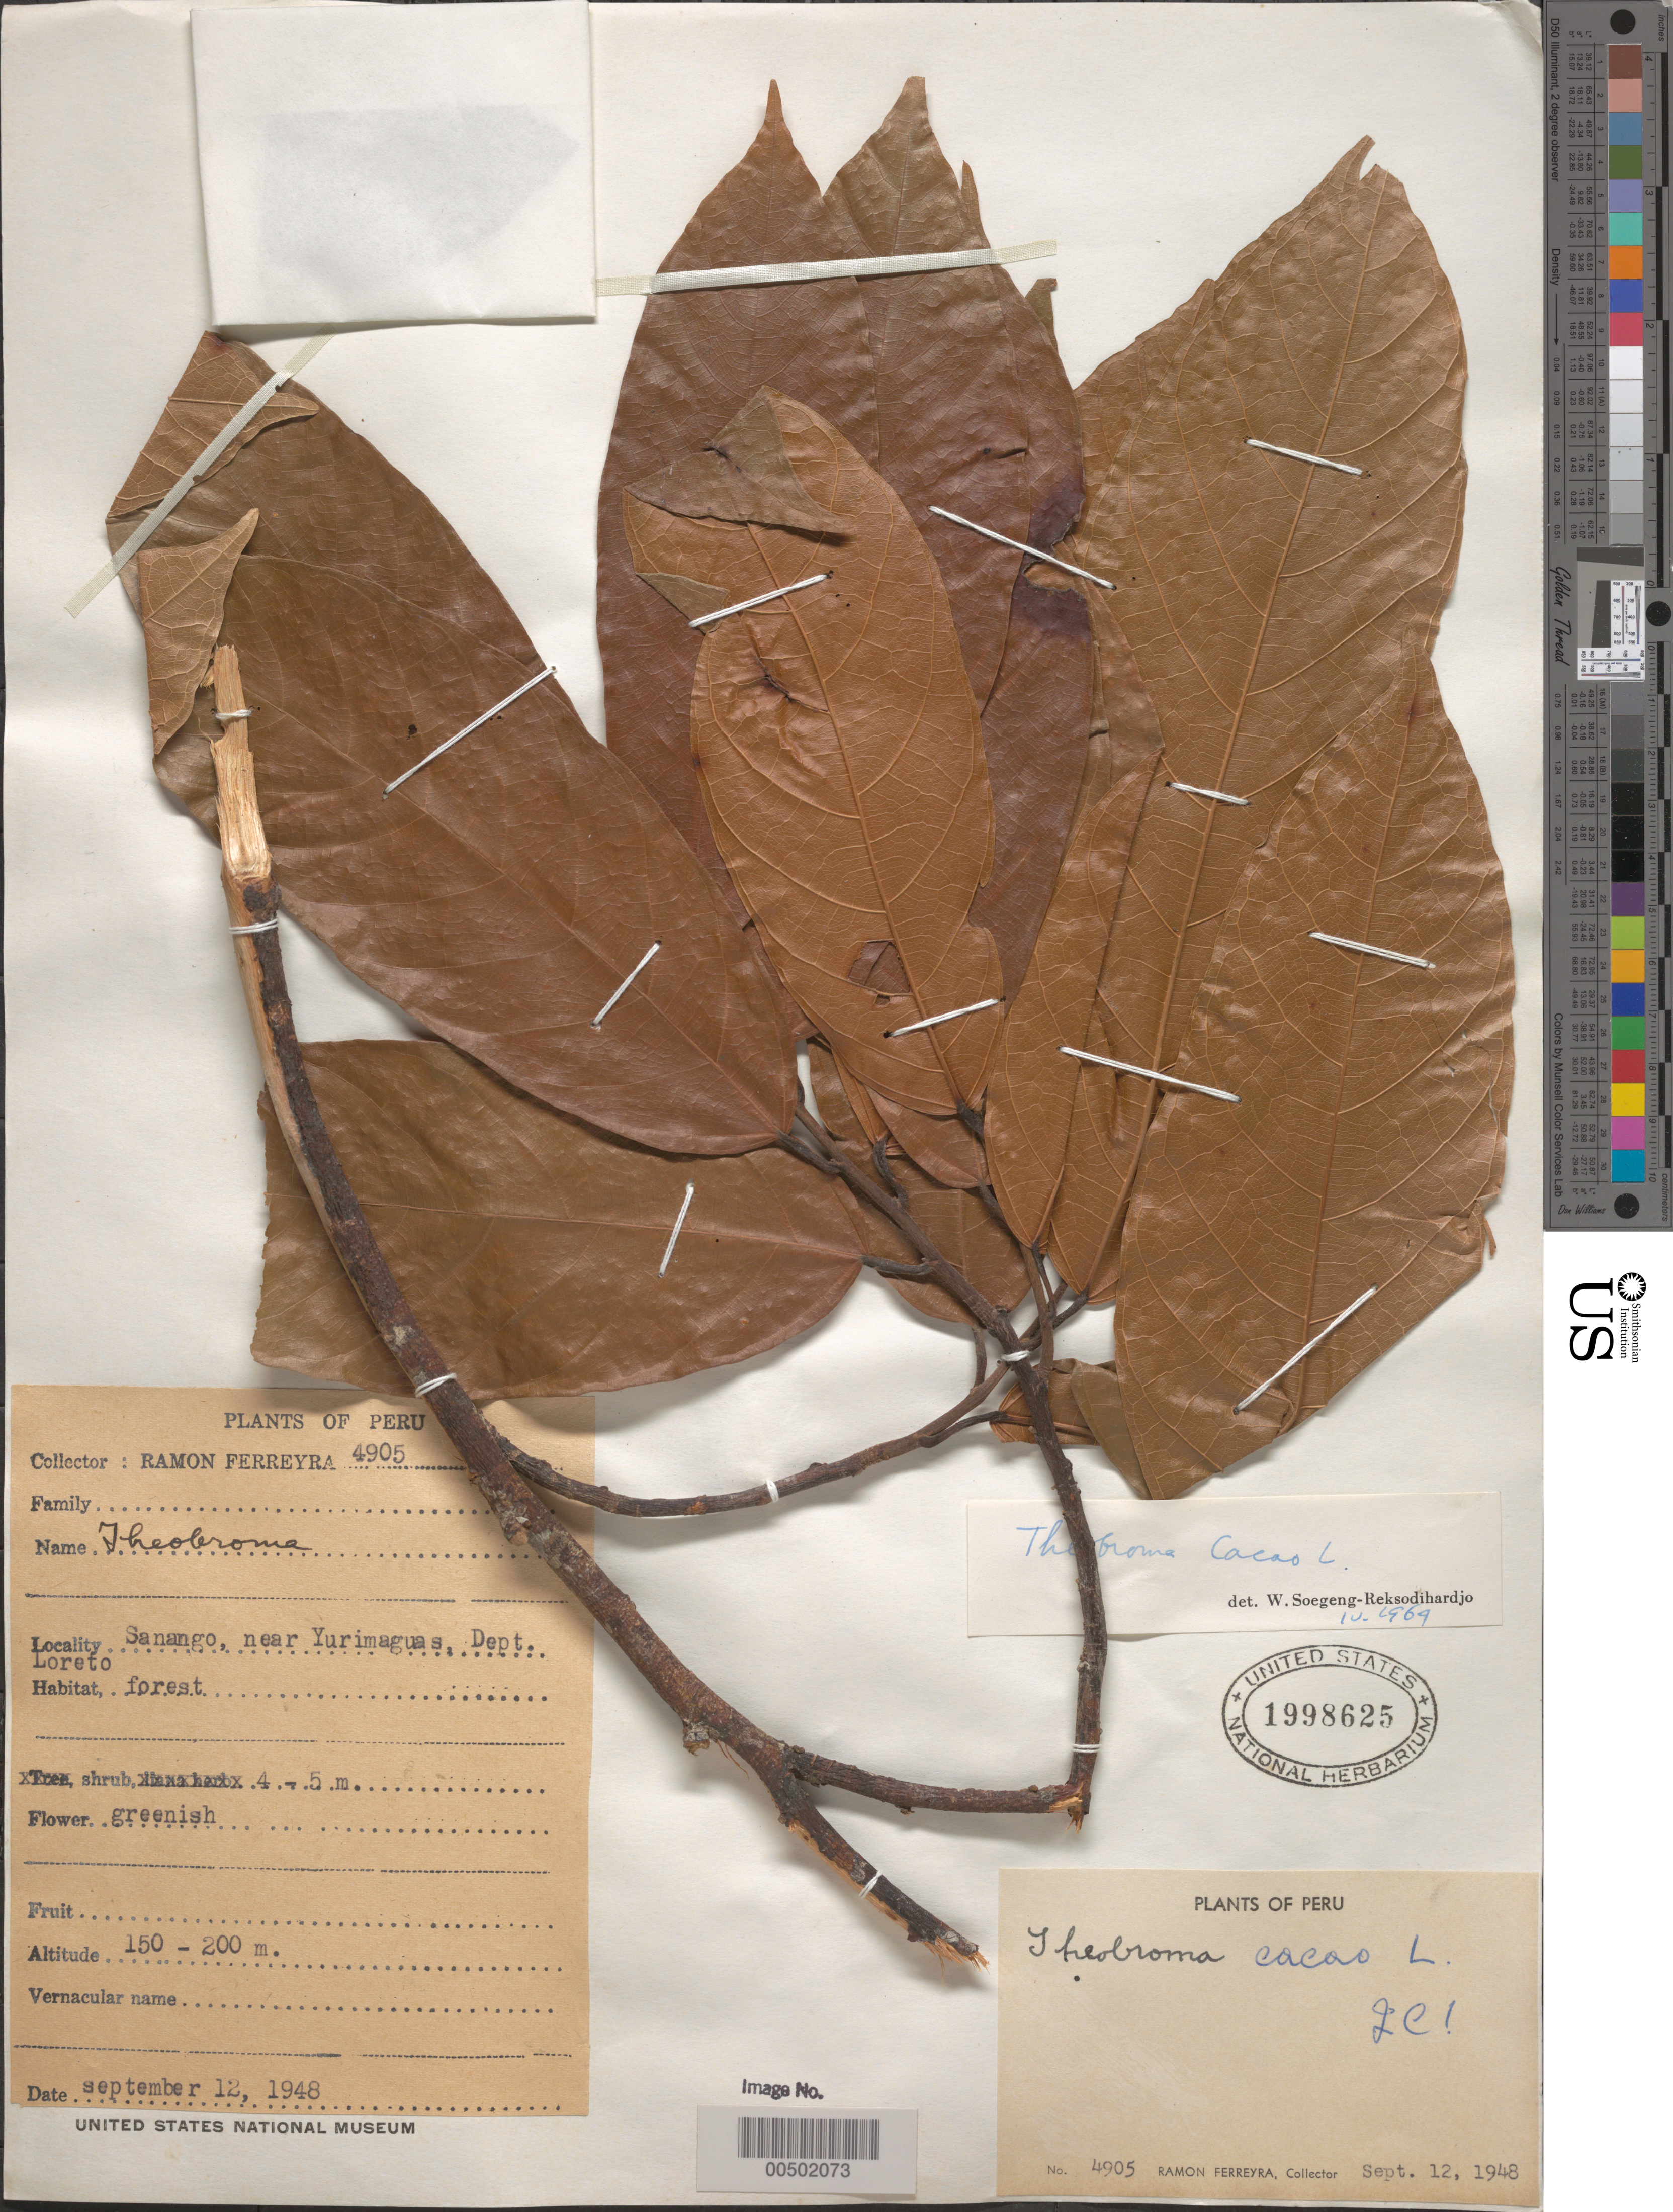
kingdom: Plantae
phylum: Tracheophyta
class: Magnoliopsida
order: Malvales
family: Malvaceae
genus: Theobroma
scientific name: Theobroma cacao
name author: L.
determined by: Cuatrecasas, J.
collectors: R. A. Ferreyra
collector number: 4905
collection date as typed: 12 Sep 1948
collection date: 1948-09-12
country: Peru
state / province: Loreto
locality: Sanango, near Yurimaguas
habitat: forest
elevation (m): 150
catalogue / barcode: US 1998625